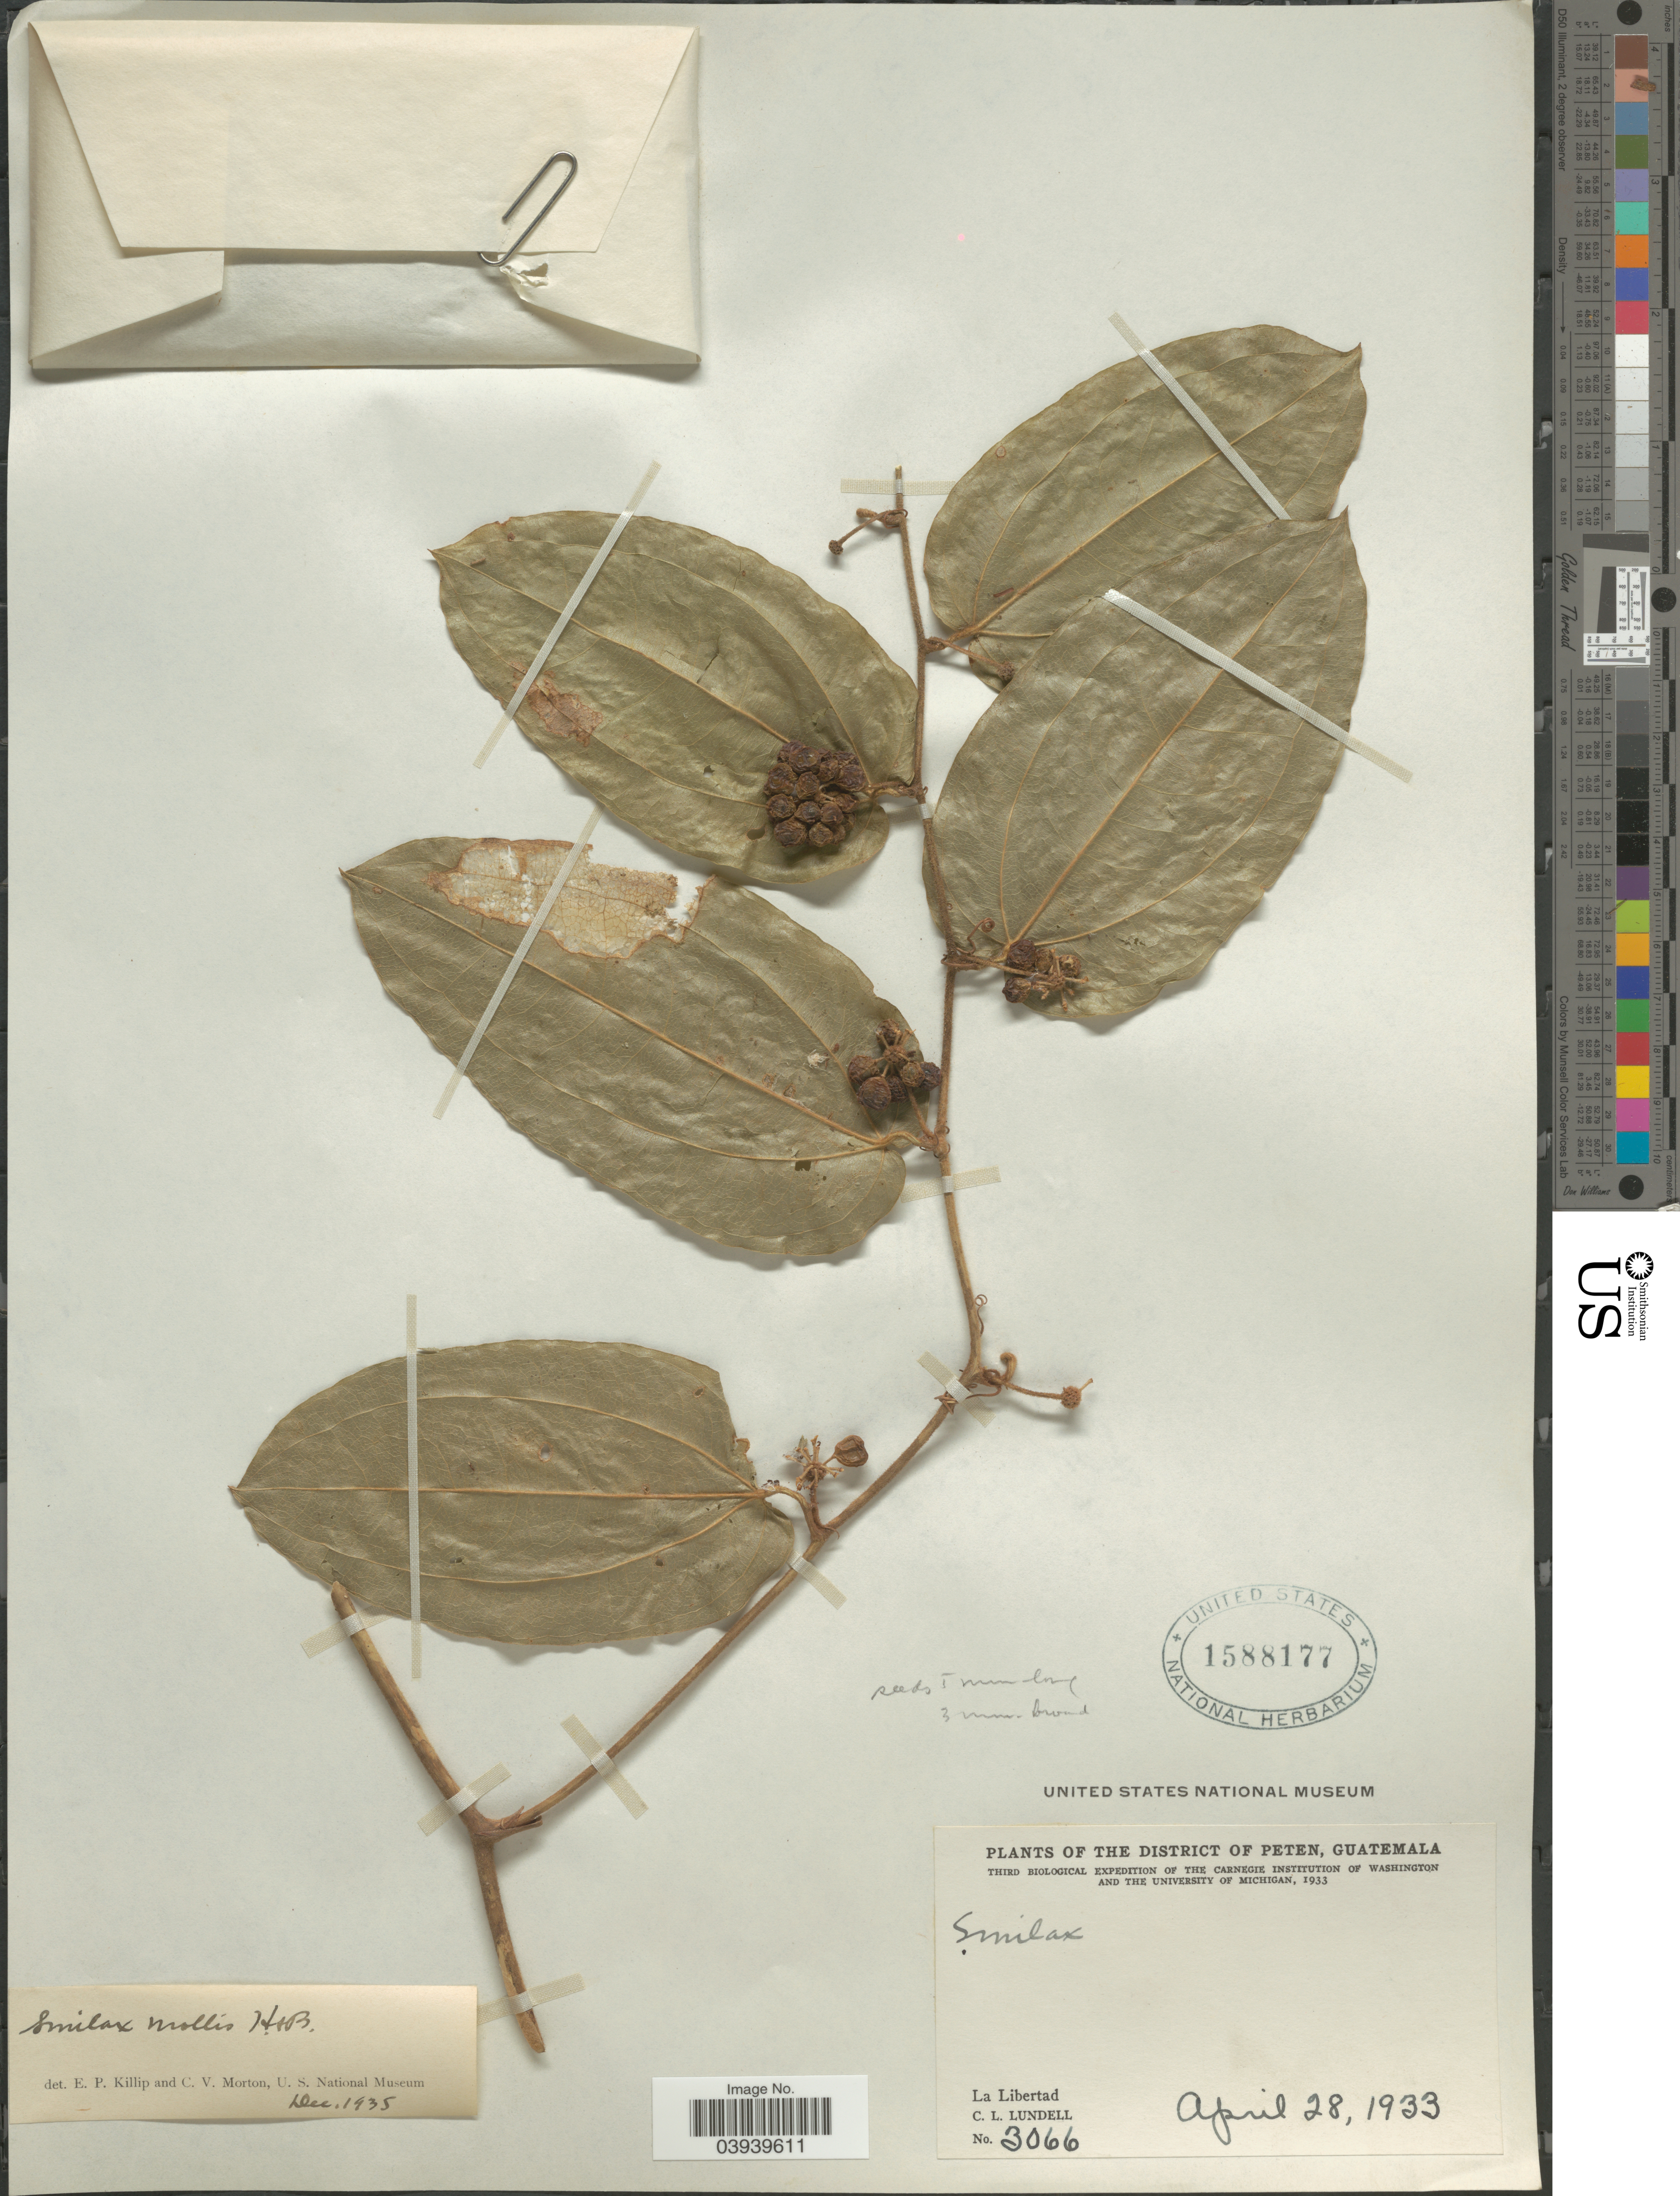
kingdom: Plantae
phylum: Tracheophyta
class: Liliopsida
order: Liliales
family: Smilacaceae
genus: Smilax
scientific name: Smilax mollis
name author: Humb. & Bonpl. ex Willd.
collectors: C. L. Lundell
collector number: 3066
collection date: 1933-04-28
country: Guatemala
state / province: El Peten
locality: District of Peten. La Libertad.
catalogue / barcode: US 1588177